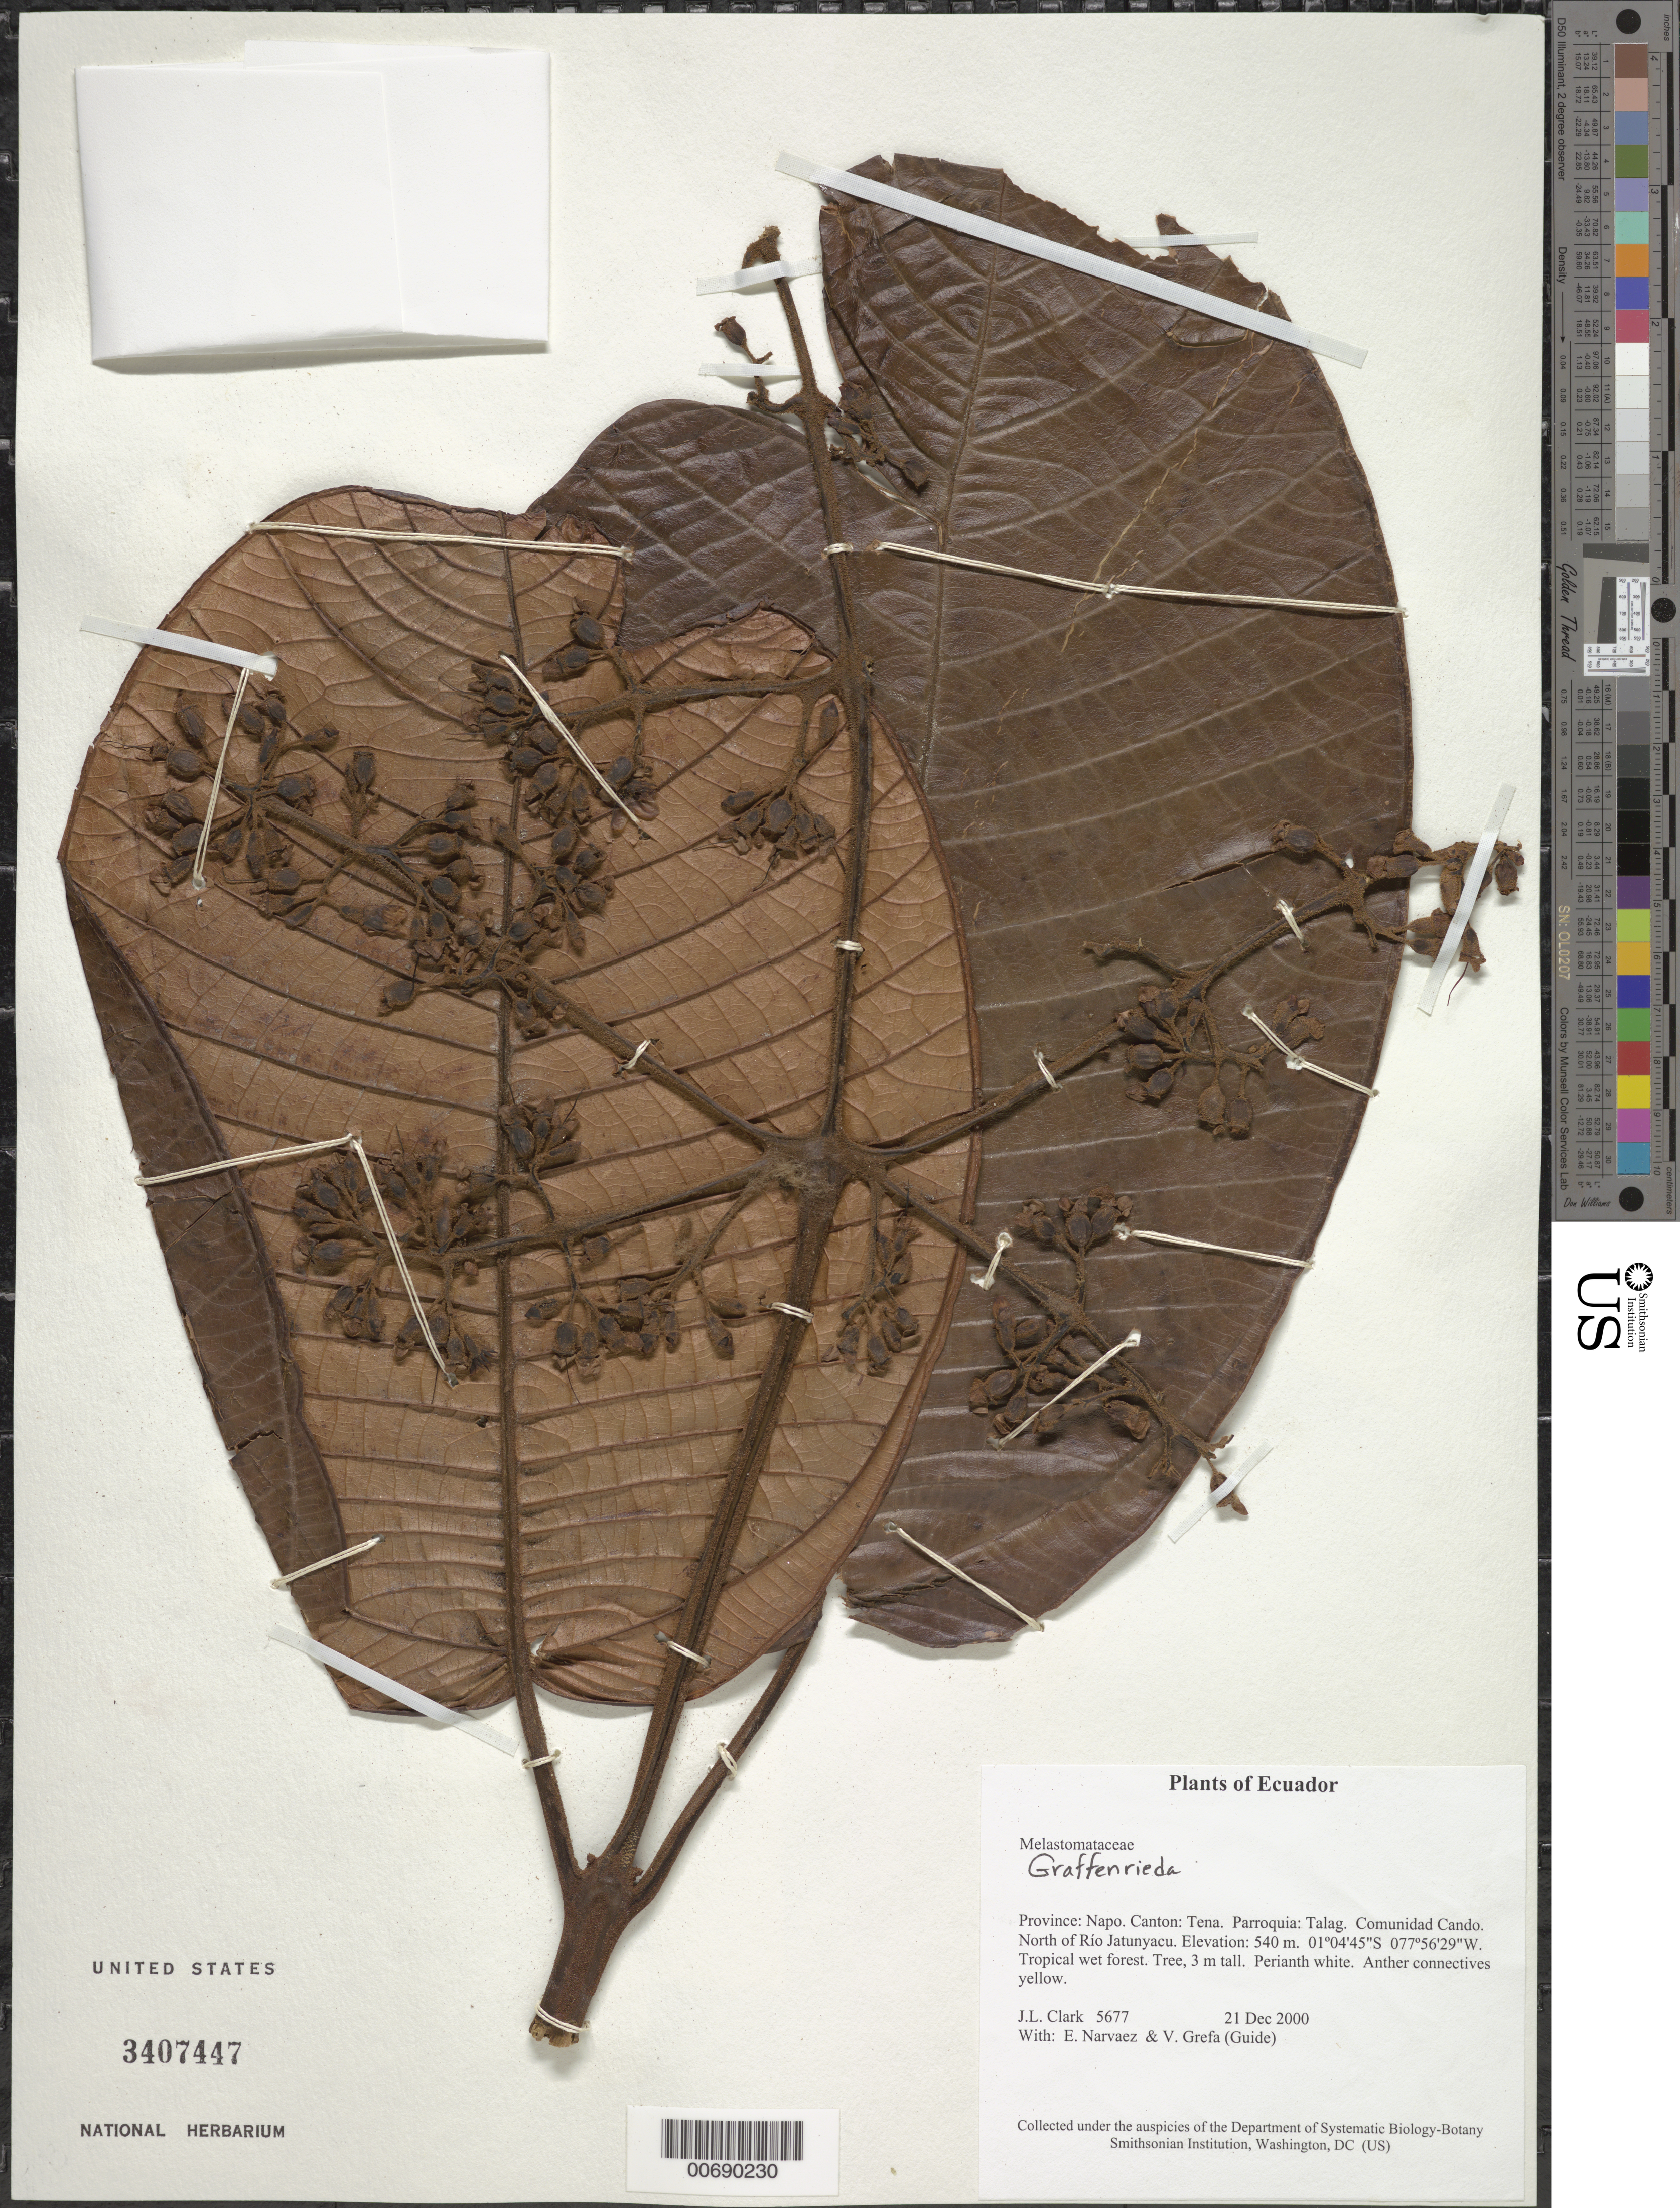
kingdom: Plantae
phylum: Tracheophyta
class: Magnoliopsida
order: Myrtales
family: Melastomataceae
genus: Graffenrieda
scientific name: Graffenrieda sp.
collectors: J. L. Clark, E. Narváez & V. Grefa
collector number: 5677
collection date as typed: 21 Dec 2000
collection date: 2000-12-21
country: Ecuador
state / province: Napo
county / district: Tena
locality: Parroquia: Talag. Comunidad Cando. North of Río Jatunyacu.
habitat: Tropical wet forest.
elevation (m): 540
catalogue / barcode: US 3407447